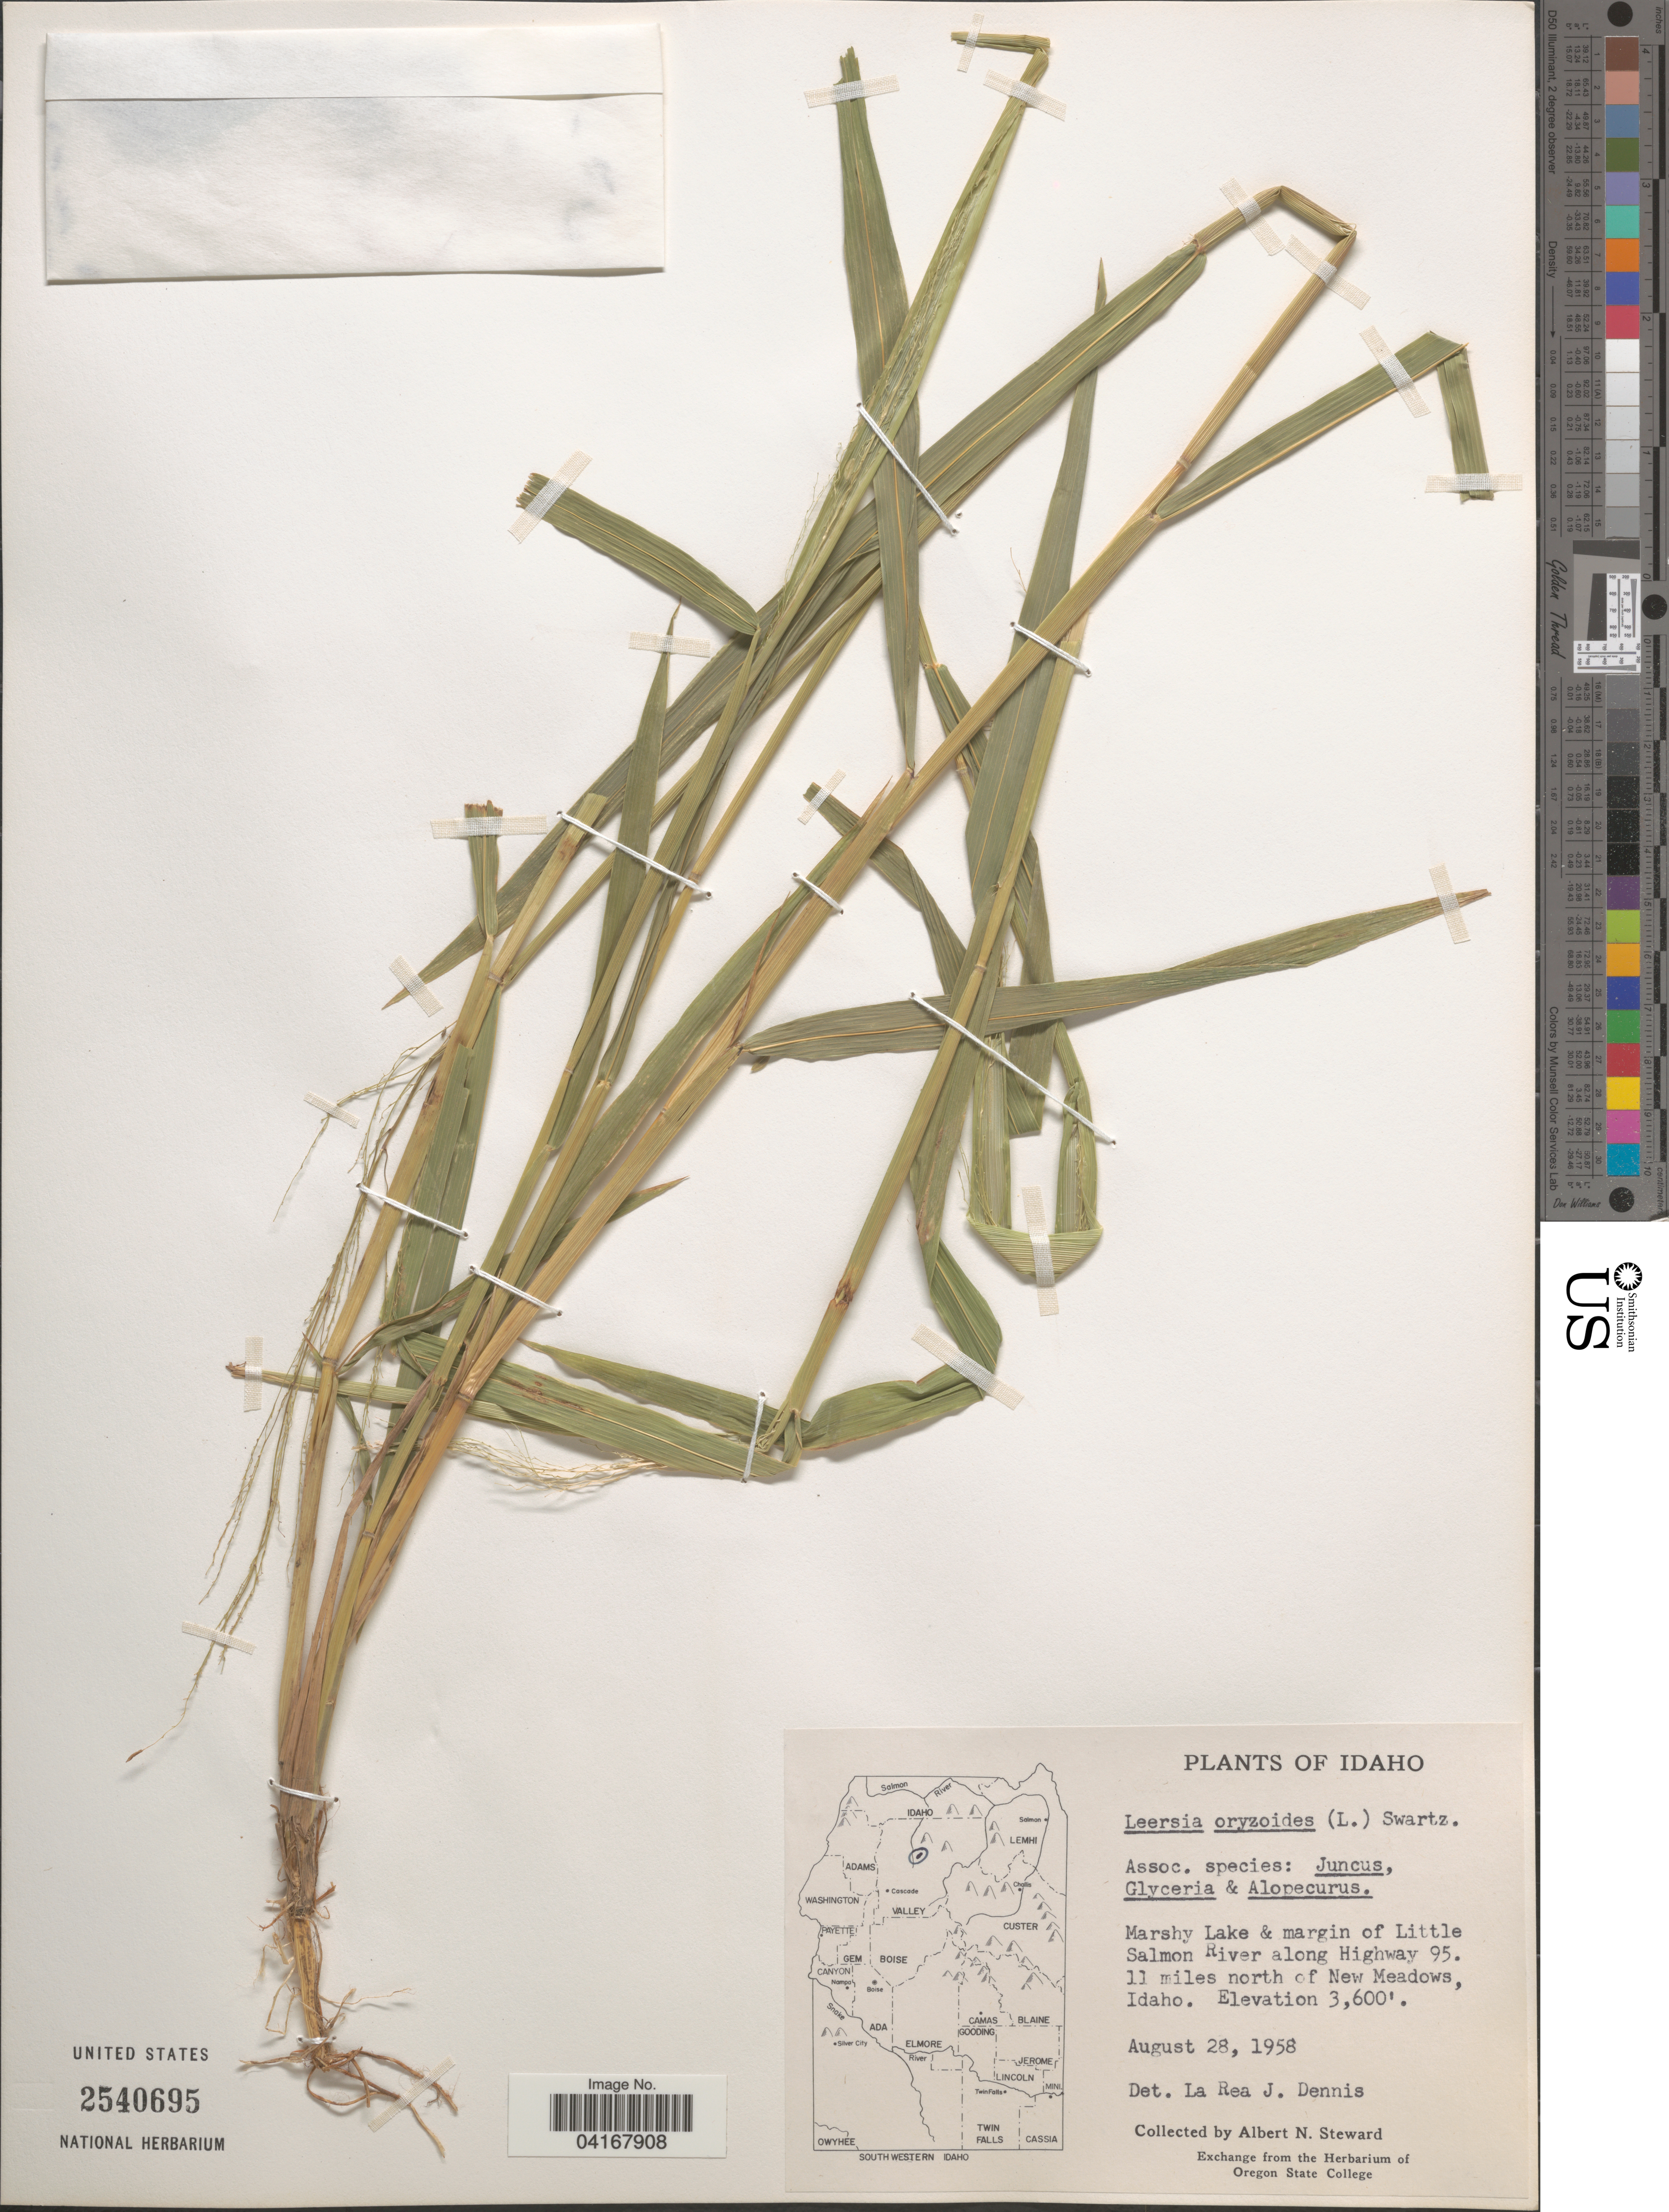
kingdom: Plantae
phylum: Tracheophyta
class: Liliopsida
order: Poales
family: Poaceae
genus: Leersia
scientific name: Leersia oryzoides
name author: (L.) Sw.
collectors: A. N. Steward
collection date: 1958-08-28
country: United States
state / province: Idaho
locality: Marshy Lake & margin of Little Salmon River along Highway 95. 11 miles north of New Meadows.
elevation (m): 1097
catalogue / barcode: US 2540695